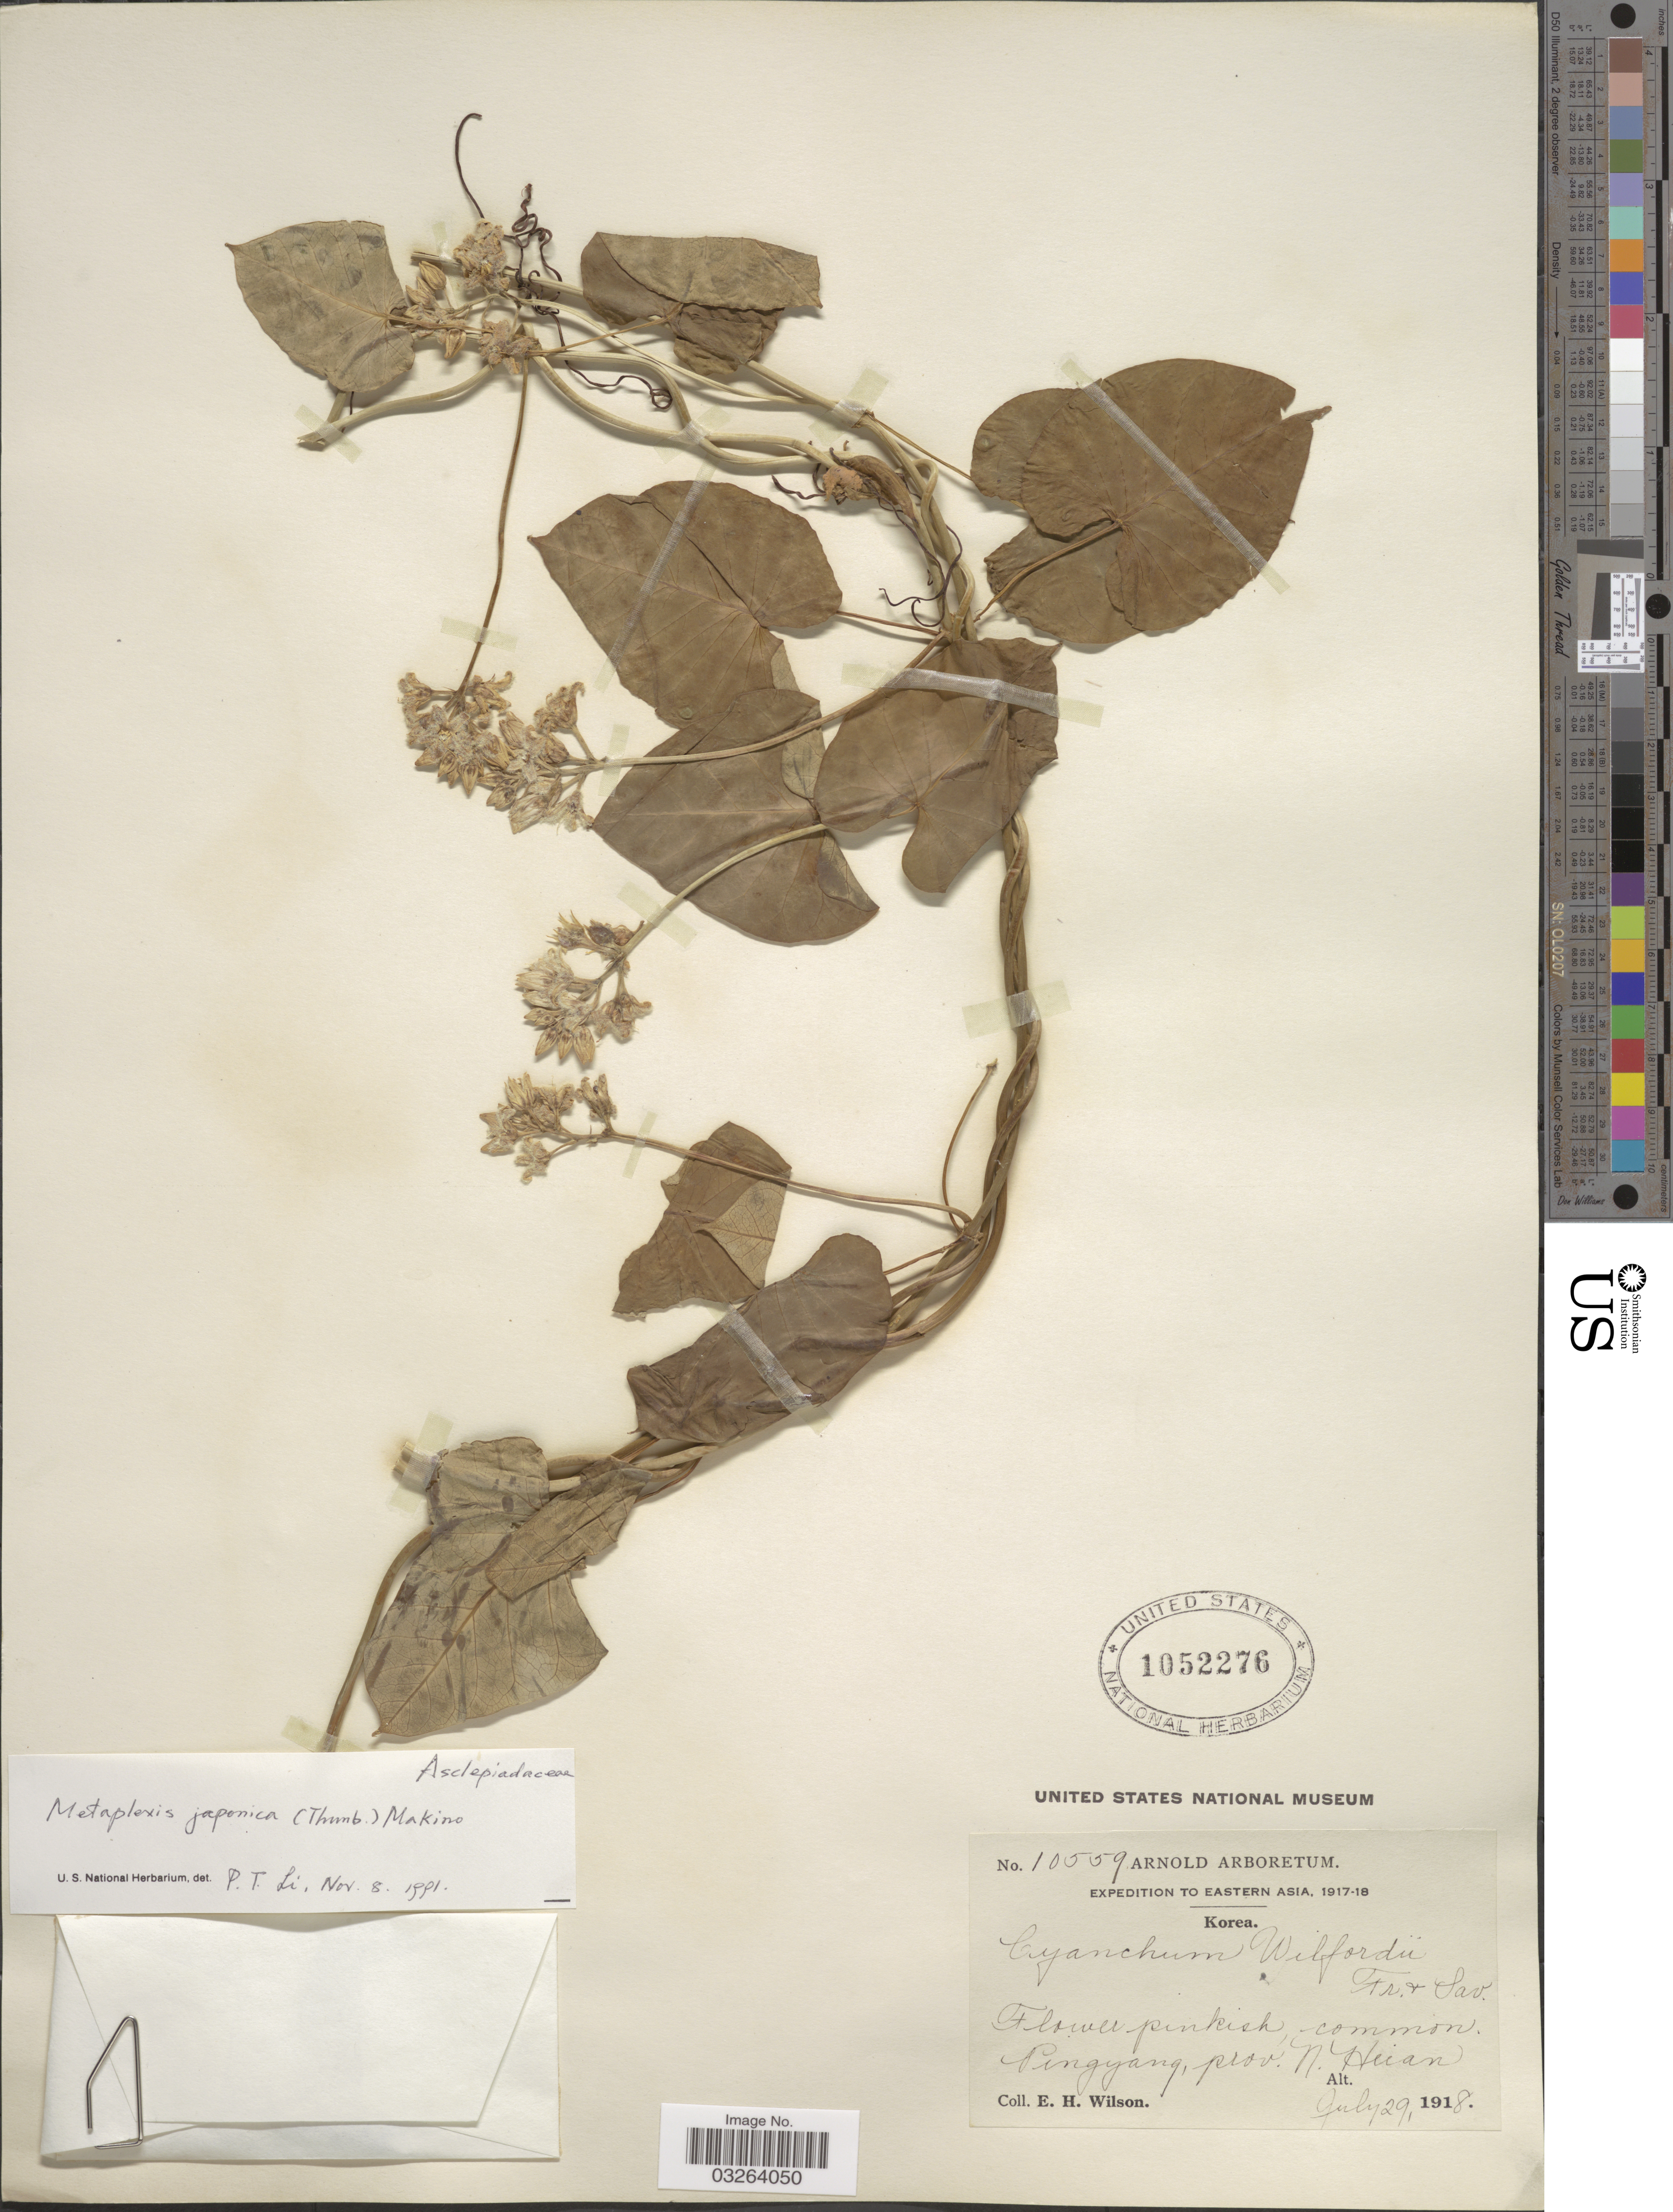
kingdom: Plantae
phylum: Tracheophyta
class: Magnoliopsida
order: Gentianales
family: Apocynaceae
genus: Metaplexis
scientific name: Metaplexis japonica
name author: (Thunb.) Makino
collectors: E. Wilson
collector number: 10559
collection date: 1918-07-29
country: North Korea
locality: Eastern Asia. Korea. Pingyang, prov. N. Heian.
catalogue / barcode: US 1052276